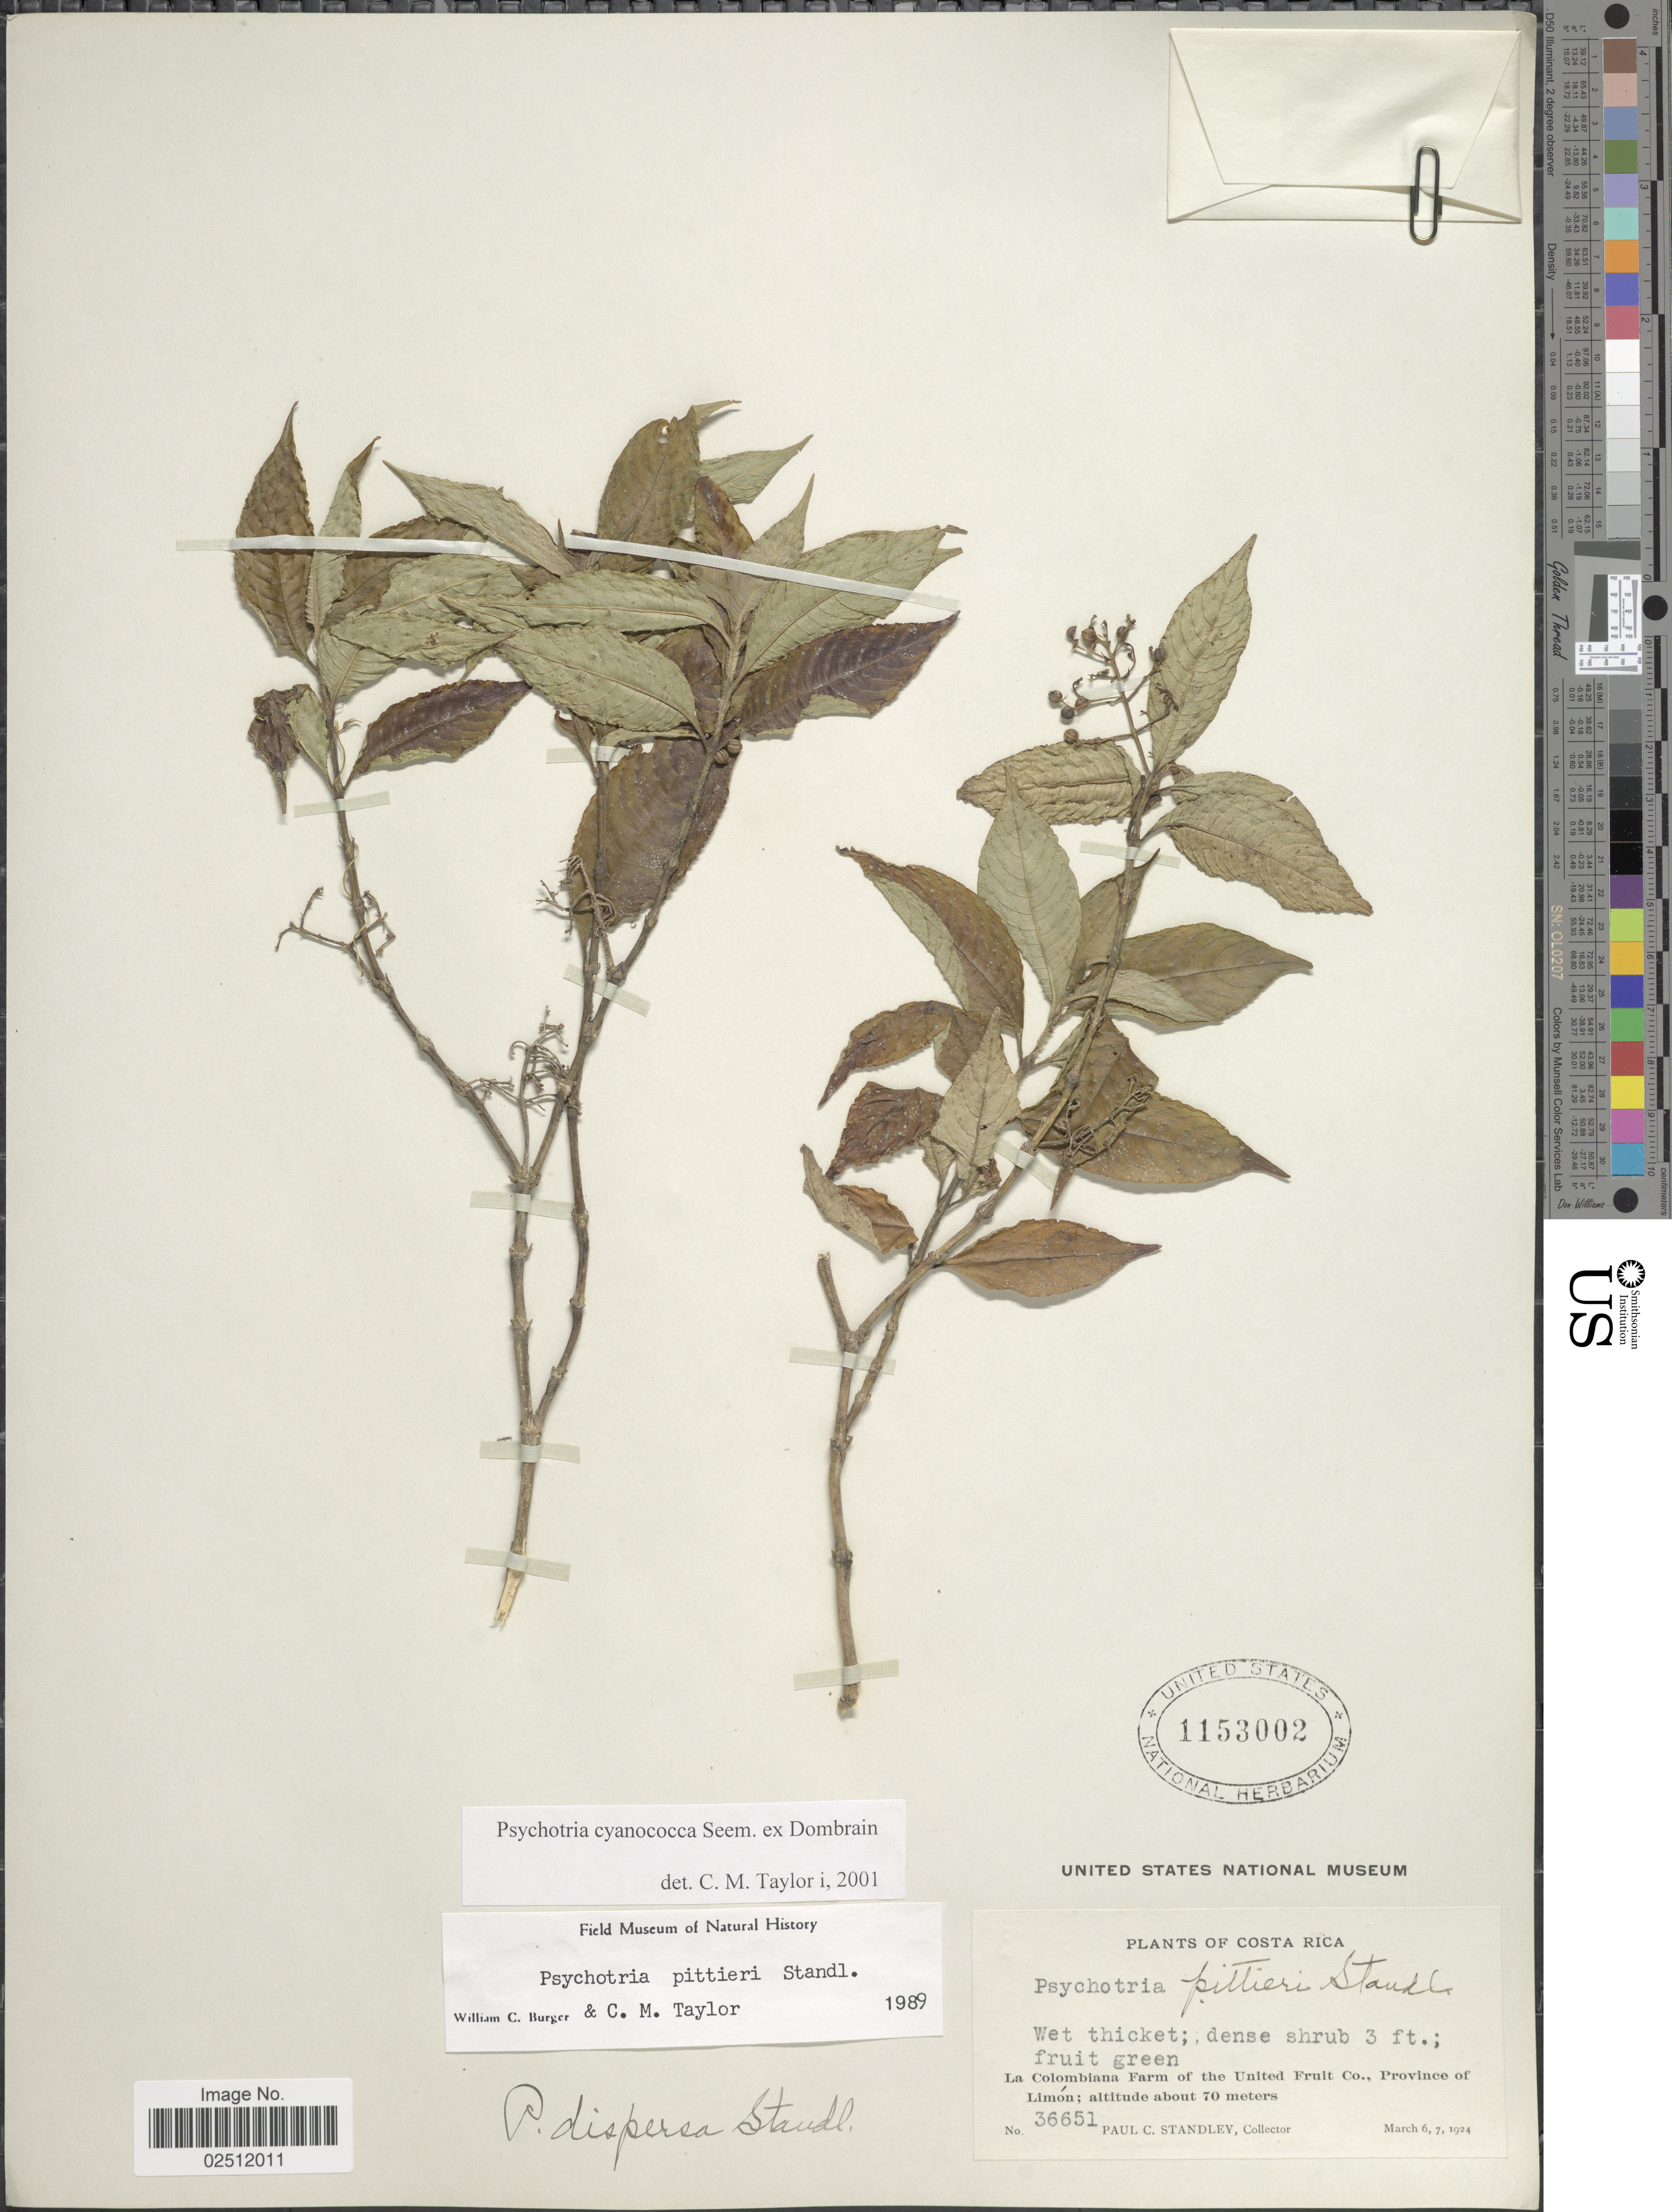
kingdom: Plantae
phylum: Tracheophyta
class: Magnoliopsida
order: Gentianales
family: Rubiaceae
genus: Psychotria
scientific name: Psychotria cyanococca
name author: Seem. ex Dombrain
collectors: P. C. Standley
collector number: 36651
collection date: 1924-03-06/1924-03-07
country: Costa Rica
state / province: Limón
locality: Wet forest; La Colombiana Farm of the United Fruit Co.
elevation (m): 70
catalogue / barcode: US 1153002